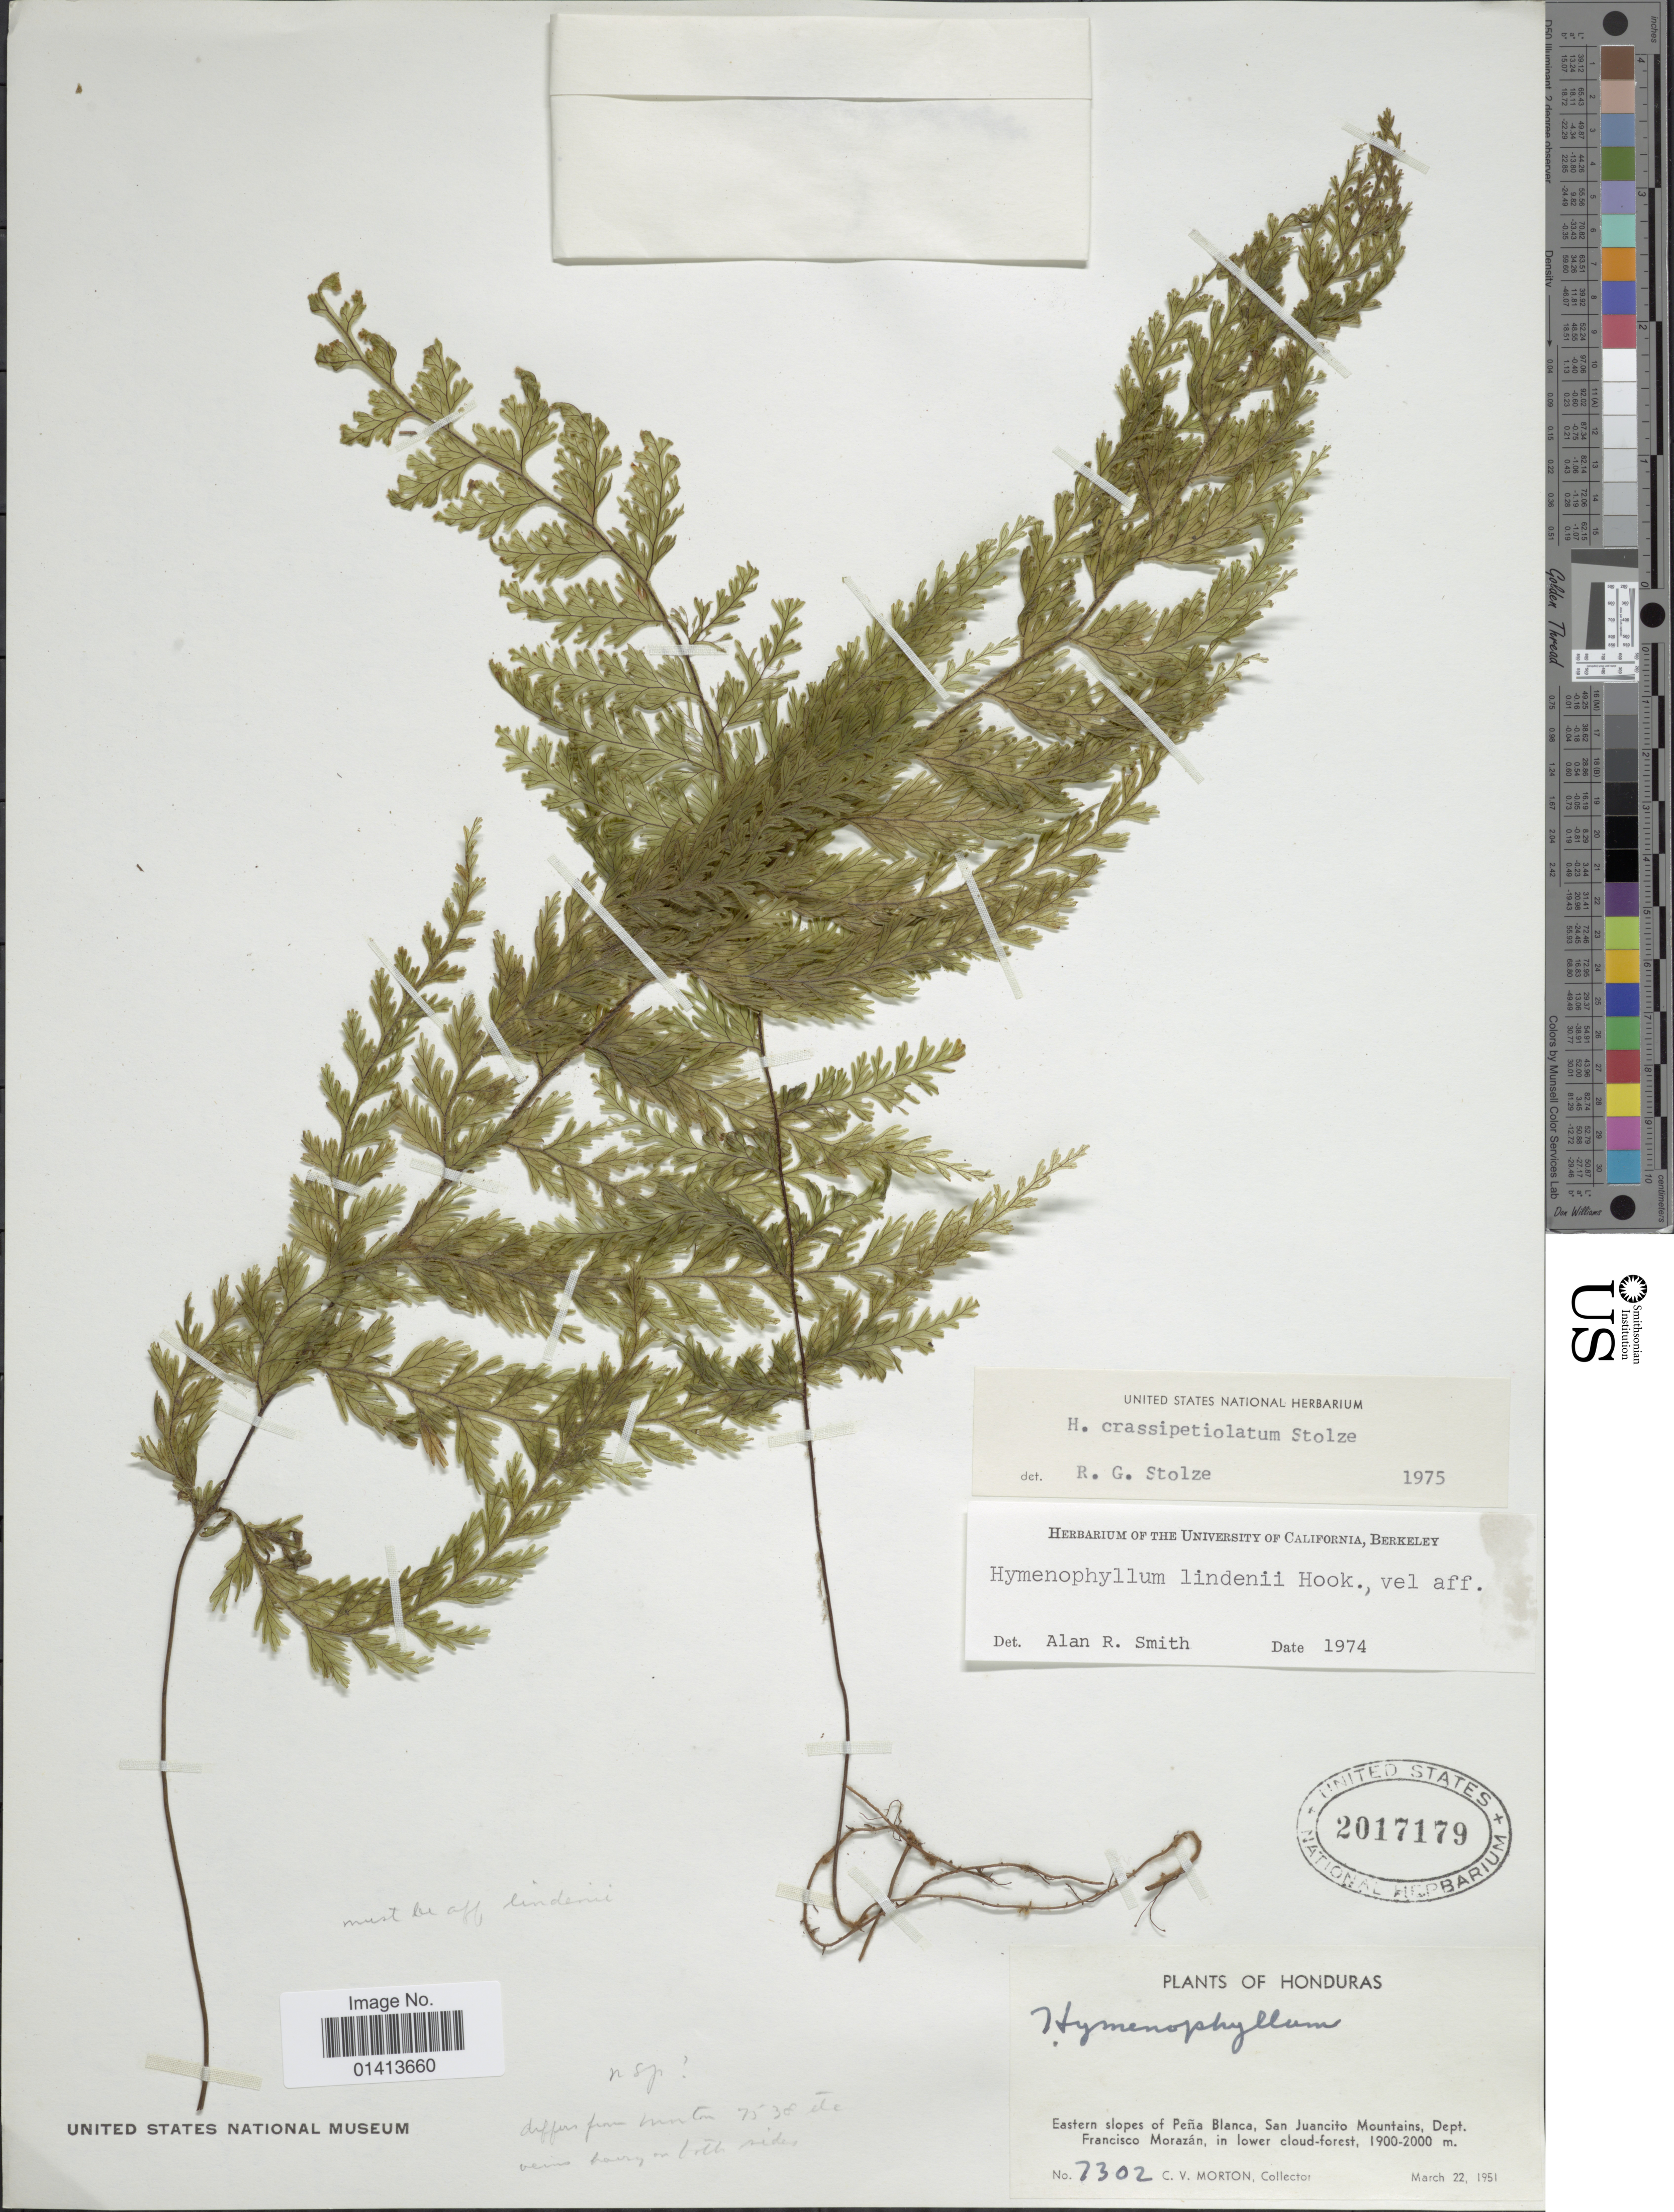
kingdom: Plantae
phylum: Tracheophyta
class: Polypodiopsida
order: Hymenophyllales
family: Hymenophyllaceae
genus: Hymenophyllum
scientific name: Hymenophyllum crassipetiolatum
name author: Stolze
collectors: C. V. Morton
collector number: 7302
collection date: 1951-03-22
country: Honduras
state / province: Fco. Morazán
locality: Eastern slopes of Peña Blanca, San Juancito Mountains, Dept Francisco Morazán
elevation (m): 1900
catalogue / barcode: US 2017179